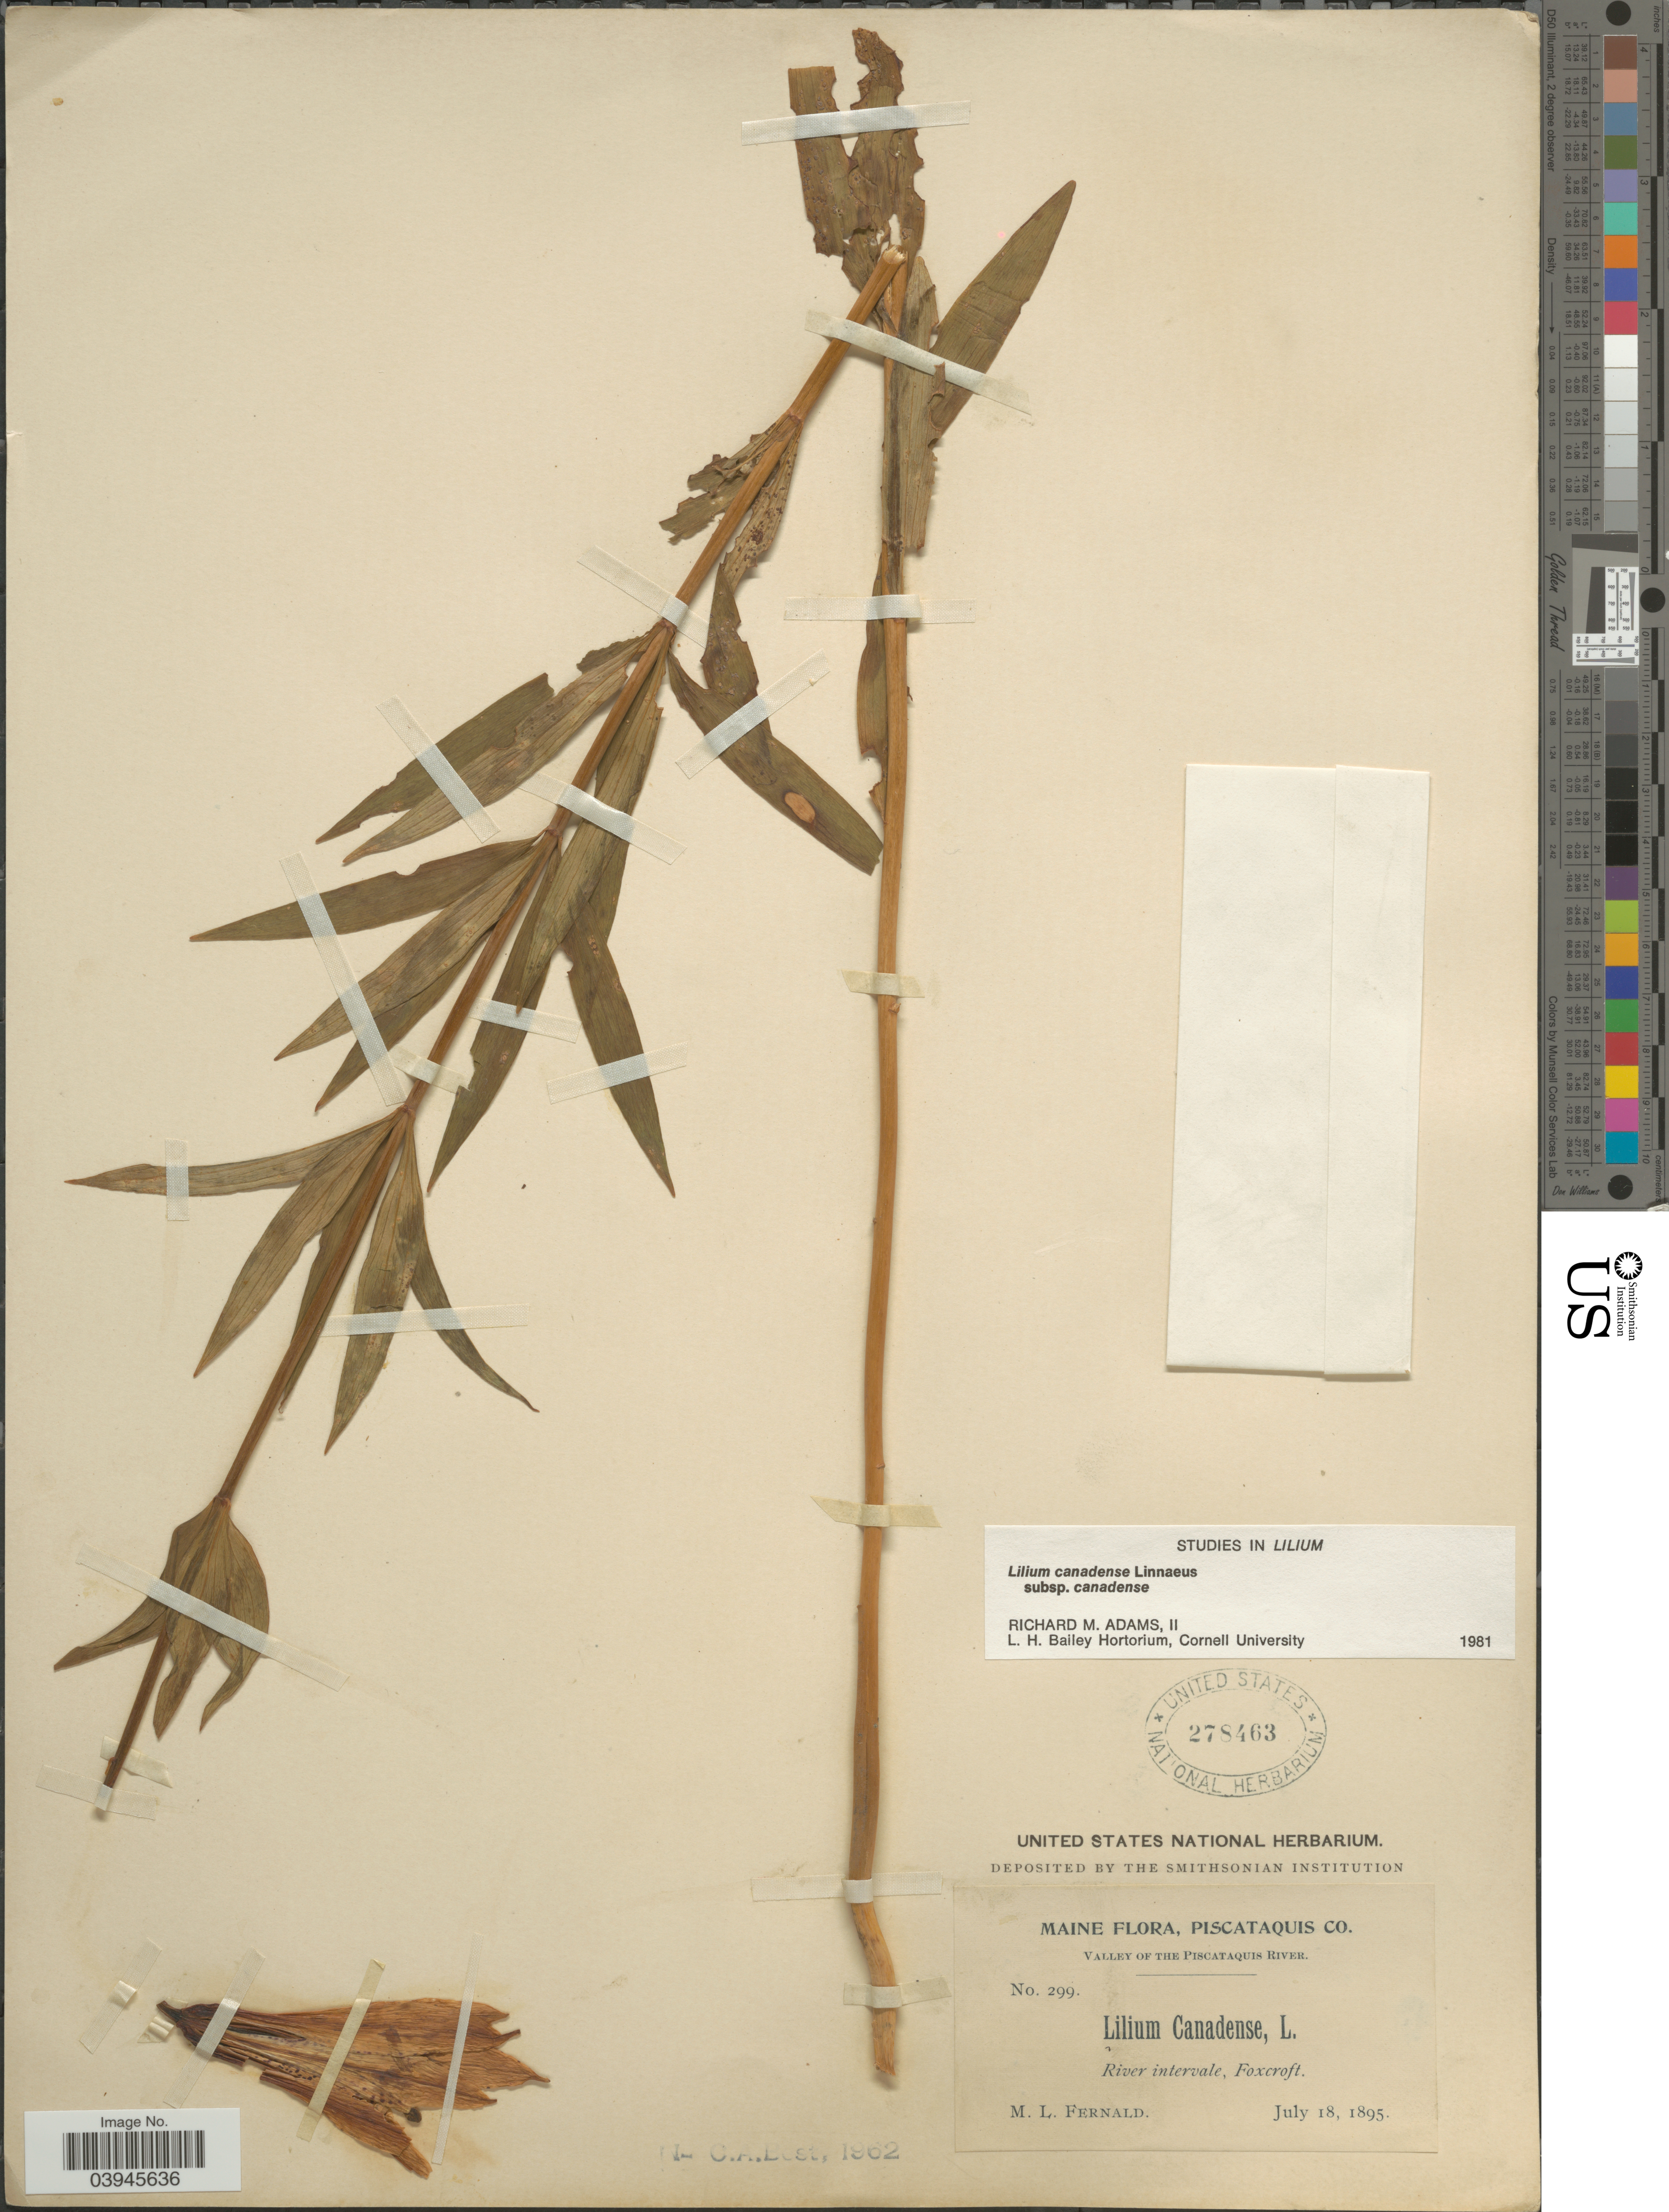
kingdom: Plantae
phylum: Tracheophyta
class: Liliopsida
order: Liliales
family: Liliaceae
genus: Lilium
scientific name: Lilium canadense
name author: L.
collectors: M. L. Fernald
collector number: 299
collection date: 1895-07-18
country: United States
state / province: Maine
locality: Piscataquis Co. Valley of the Piscataquis River. River intervale, Foxcroft.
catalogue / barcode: US 278463